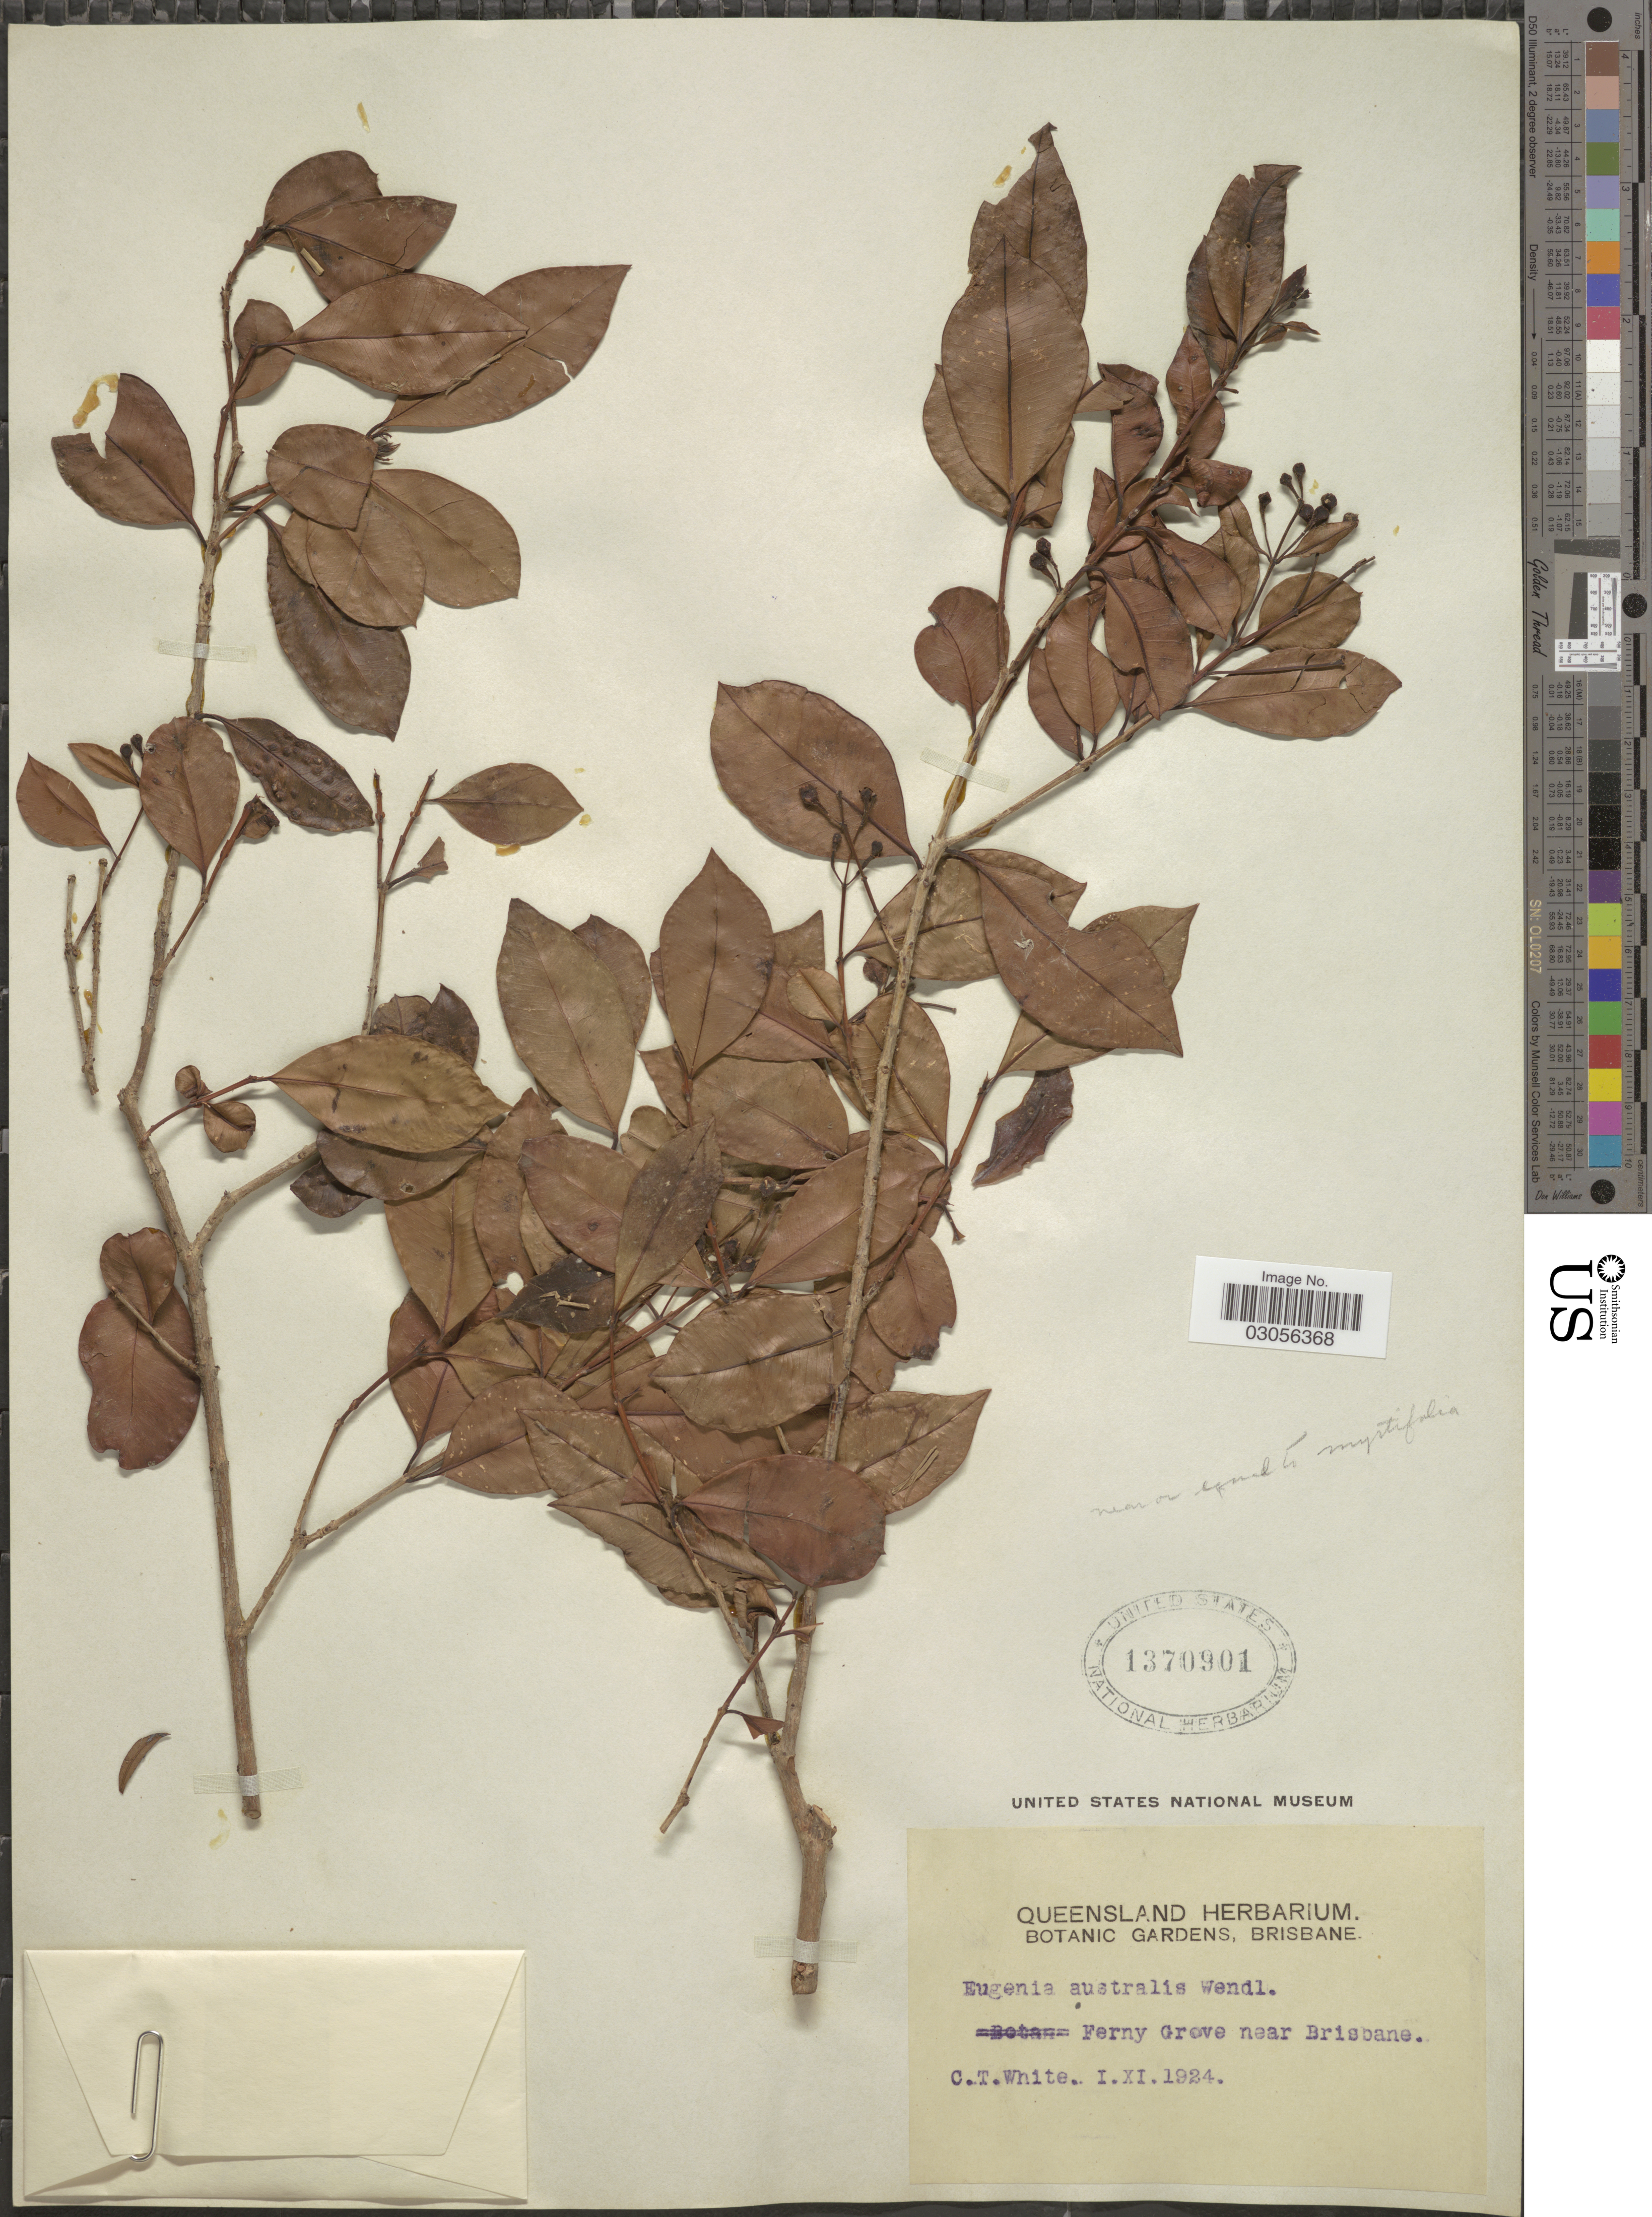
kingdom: Plantae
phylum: Tracheophyta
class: Magnoliopsida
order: Myrtales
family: Myrtaceae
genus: Syzygium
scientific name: Syzygium australe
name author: (J.C. Wendl. ex Link) B. Hyland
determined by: Strong, Mark T., (BOT), Smithsonian Institution - National Museum of Natural History (UNITED STATES)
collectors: C. T. White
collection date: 1924-11-01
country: Australia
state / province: Queensland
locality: Ferny Grove near Brisbane.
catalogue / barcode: US 1370901